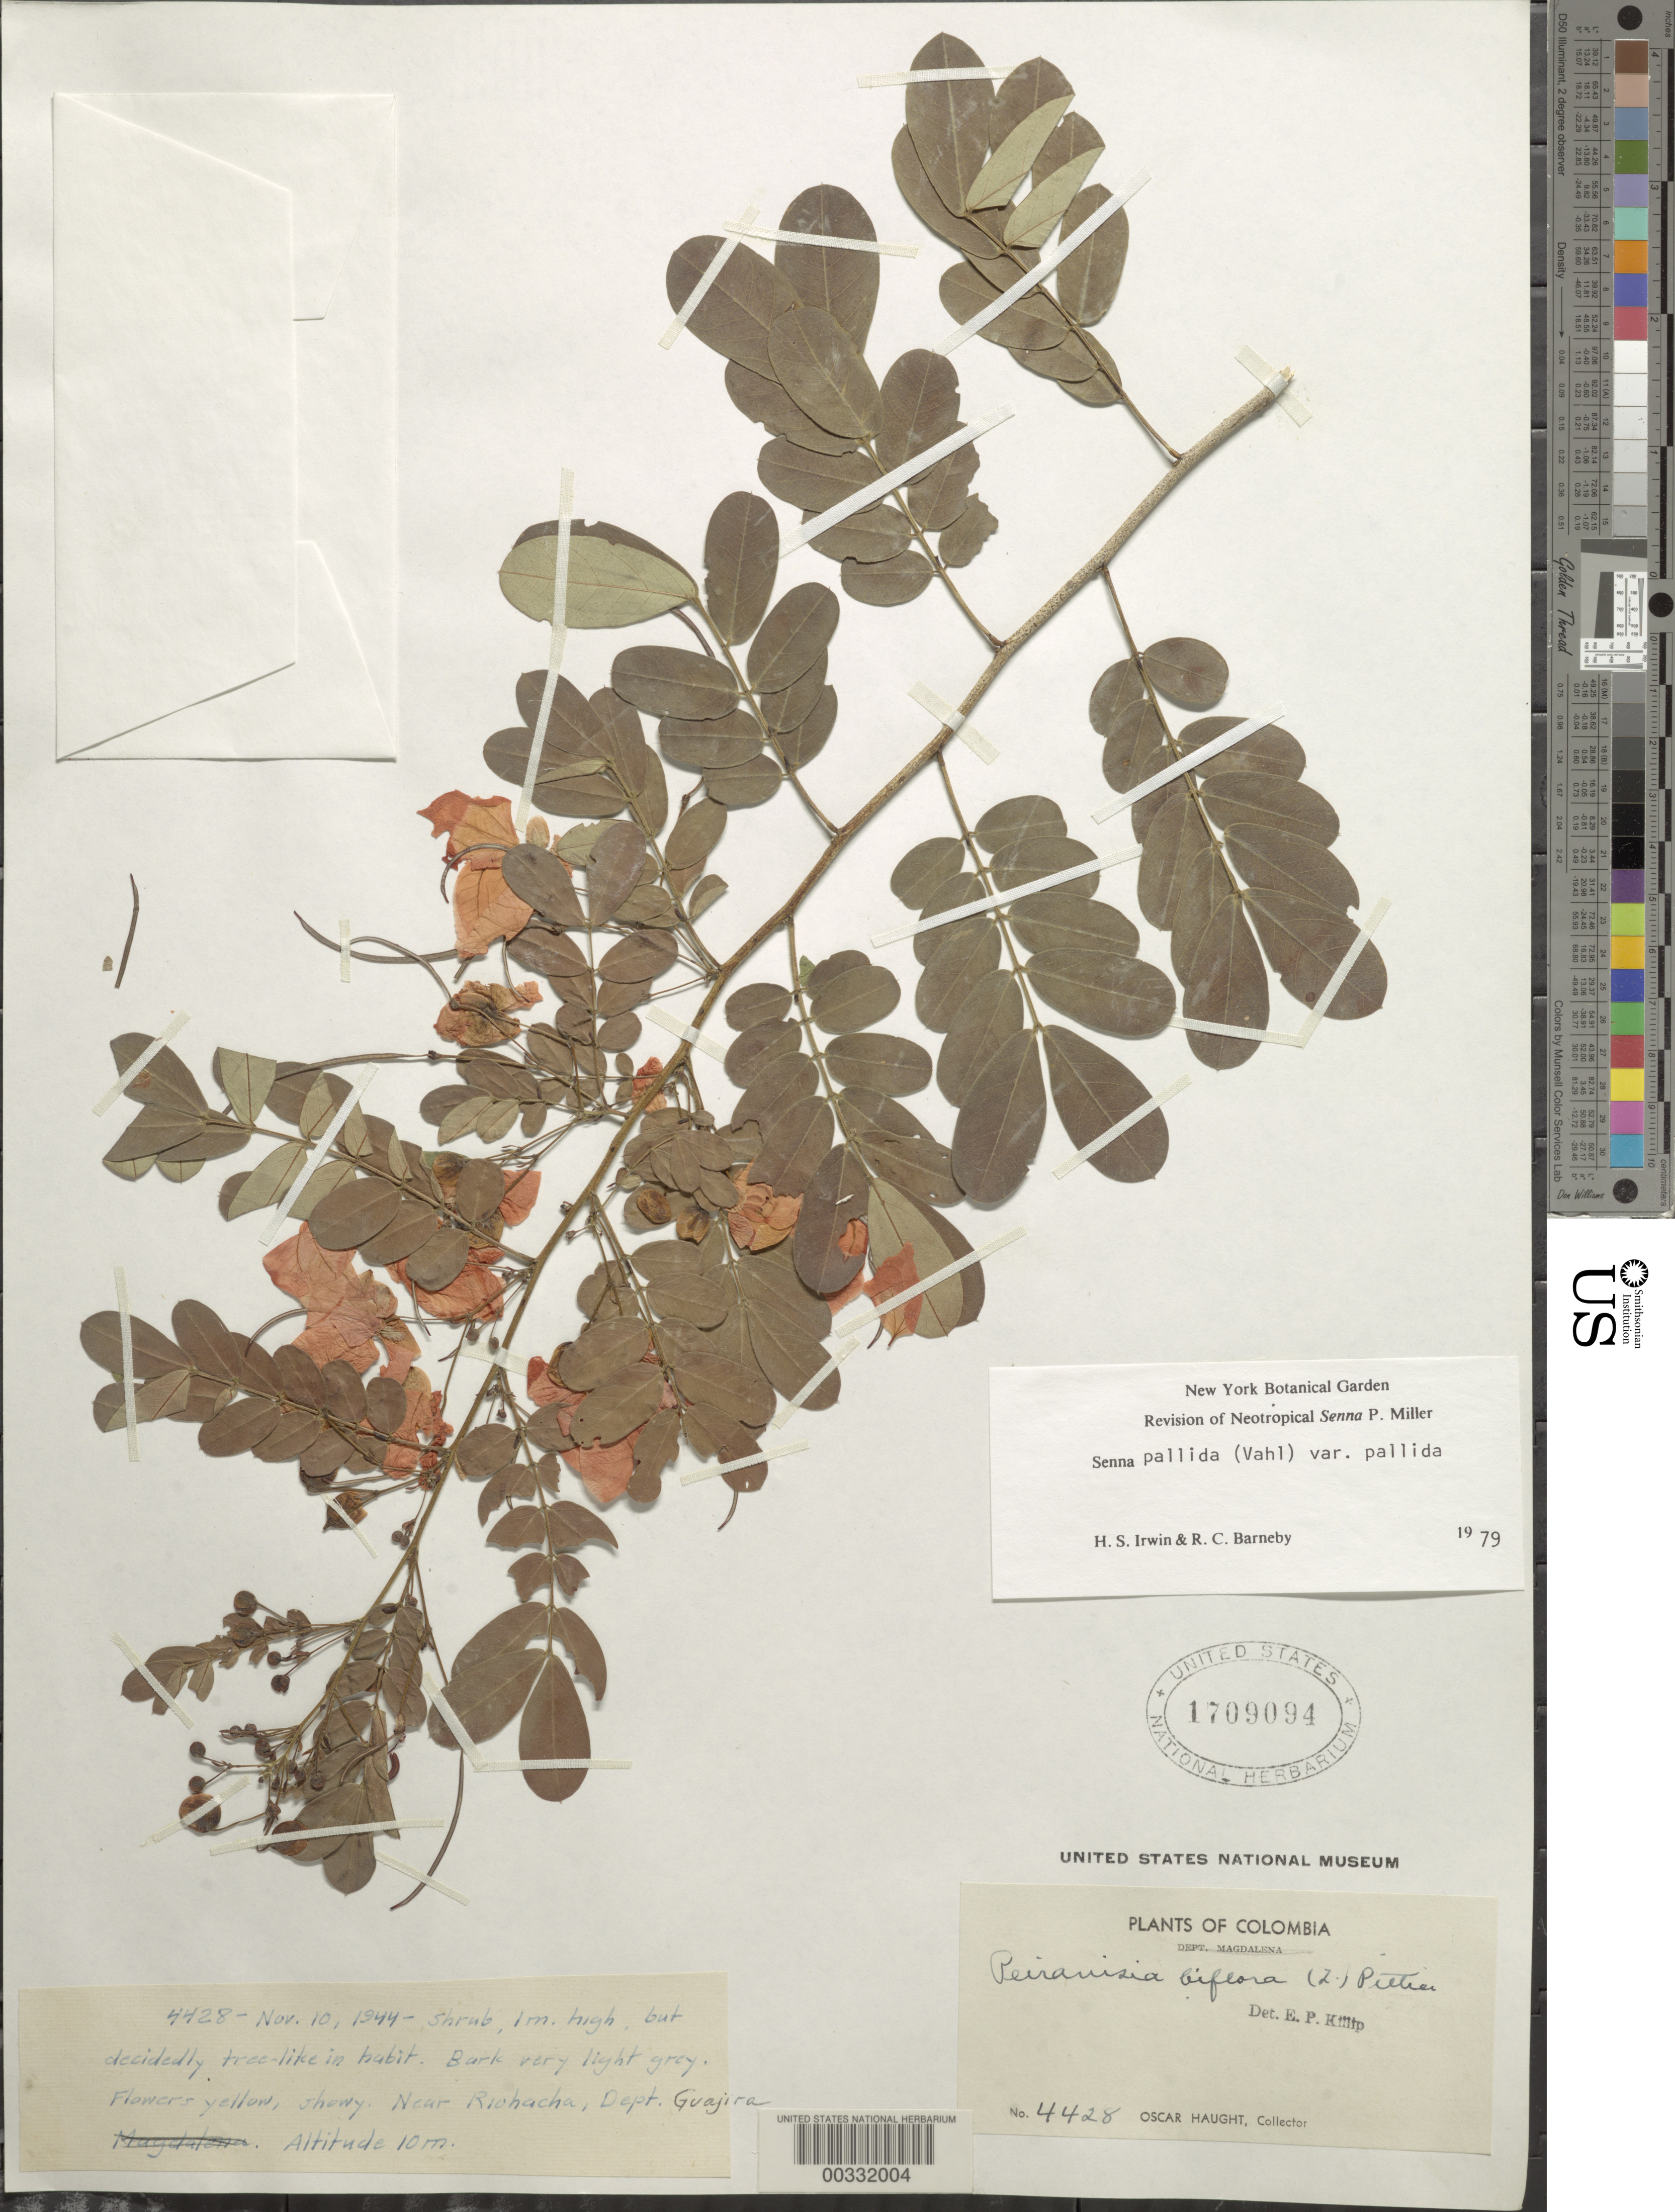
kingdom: Plantae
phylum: Tracheophyta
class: Magnoliopsida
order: Fabales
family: Fabaceae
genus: Senna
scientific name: Senna pallida var. pallida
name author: (Vahl) H.S. Irwin & Barneby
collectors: O. L. Haught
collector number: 4428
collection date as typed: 10 Nov 1944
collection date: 1944-11-10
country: Colombia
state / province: La Guajira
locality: Near Rio Hacha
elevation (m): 10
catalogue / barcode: US 1709094